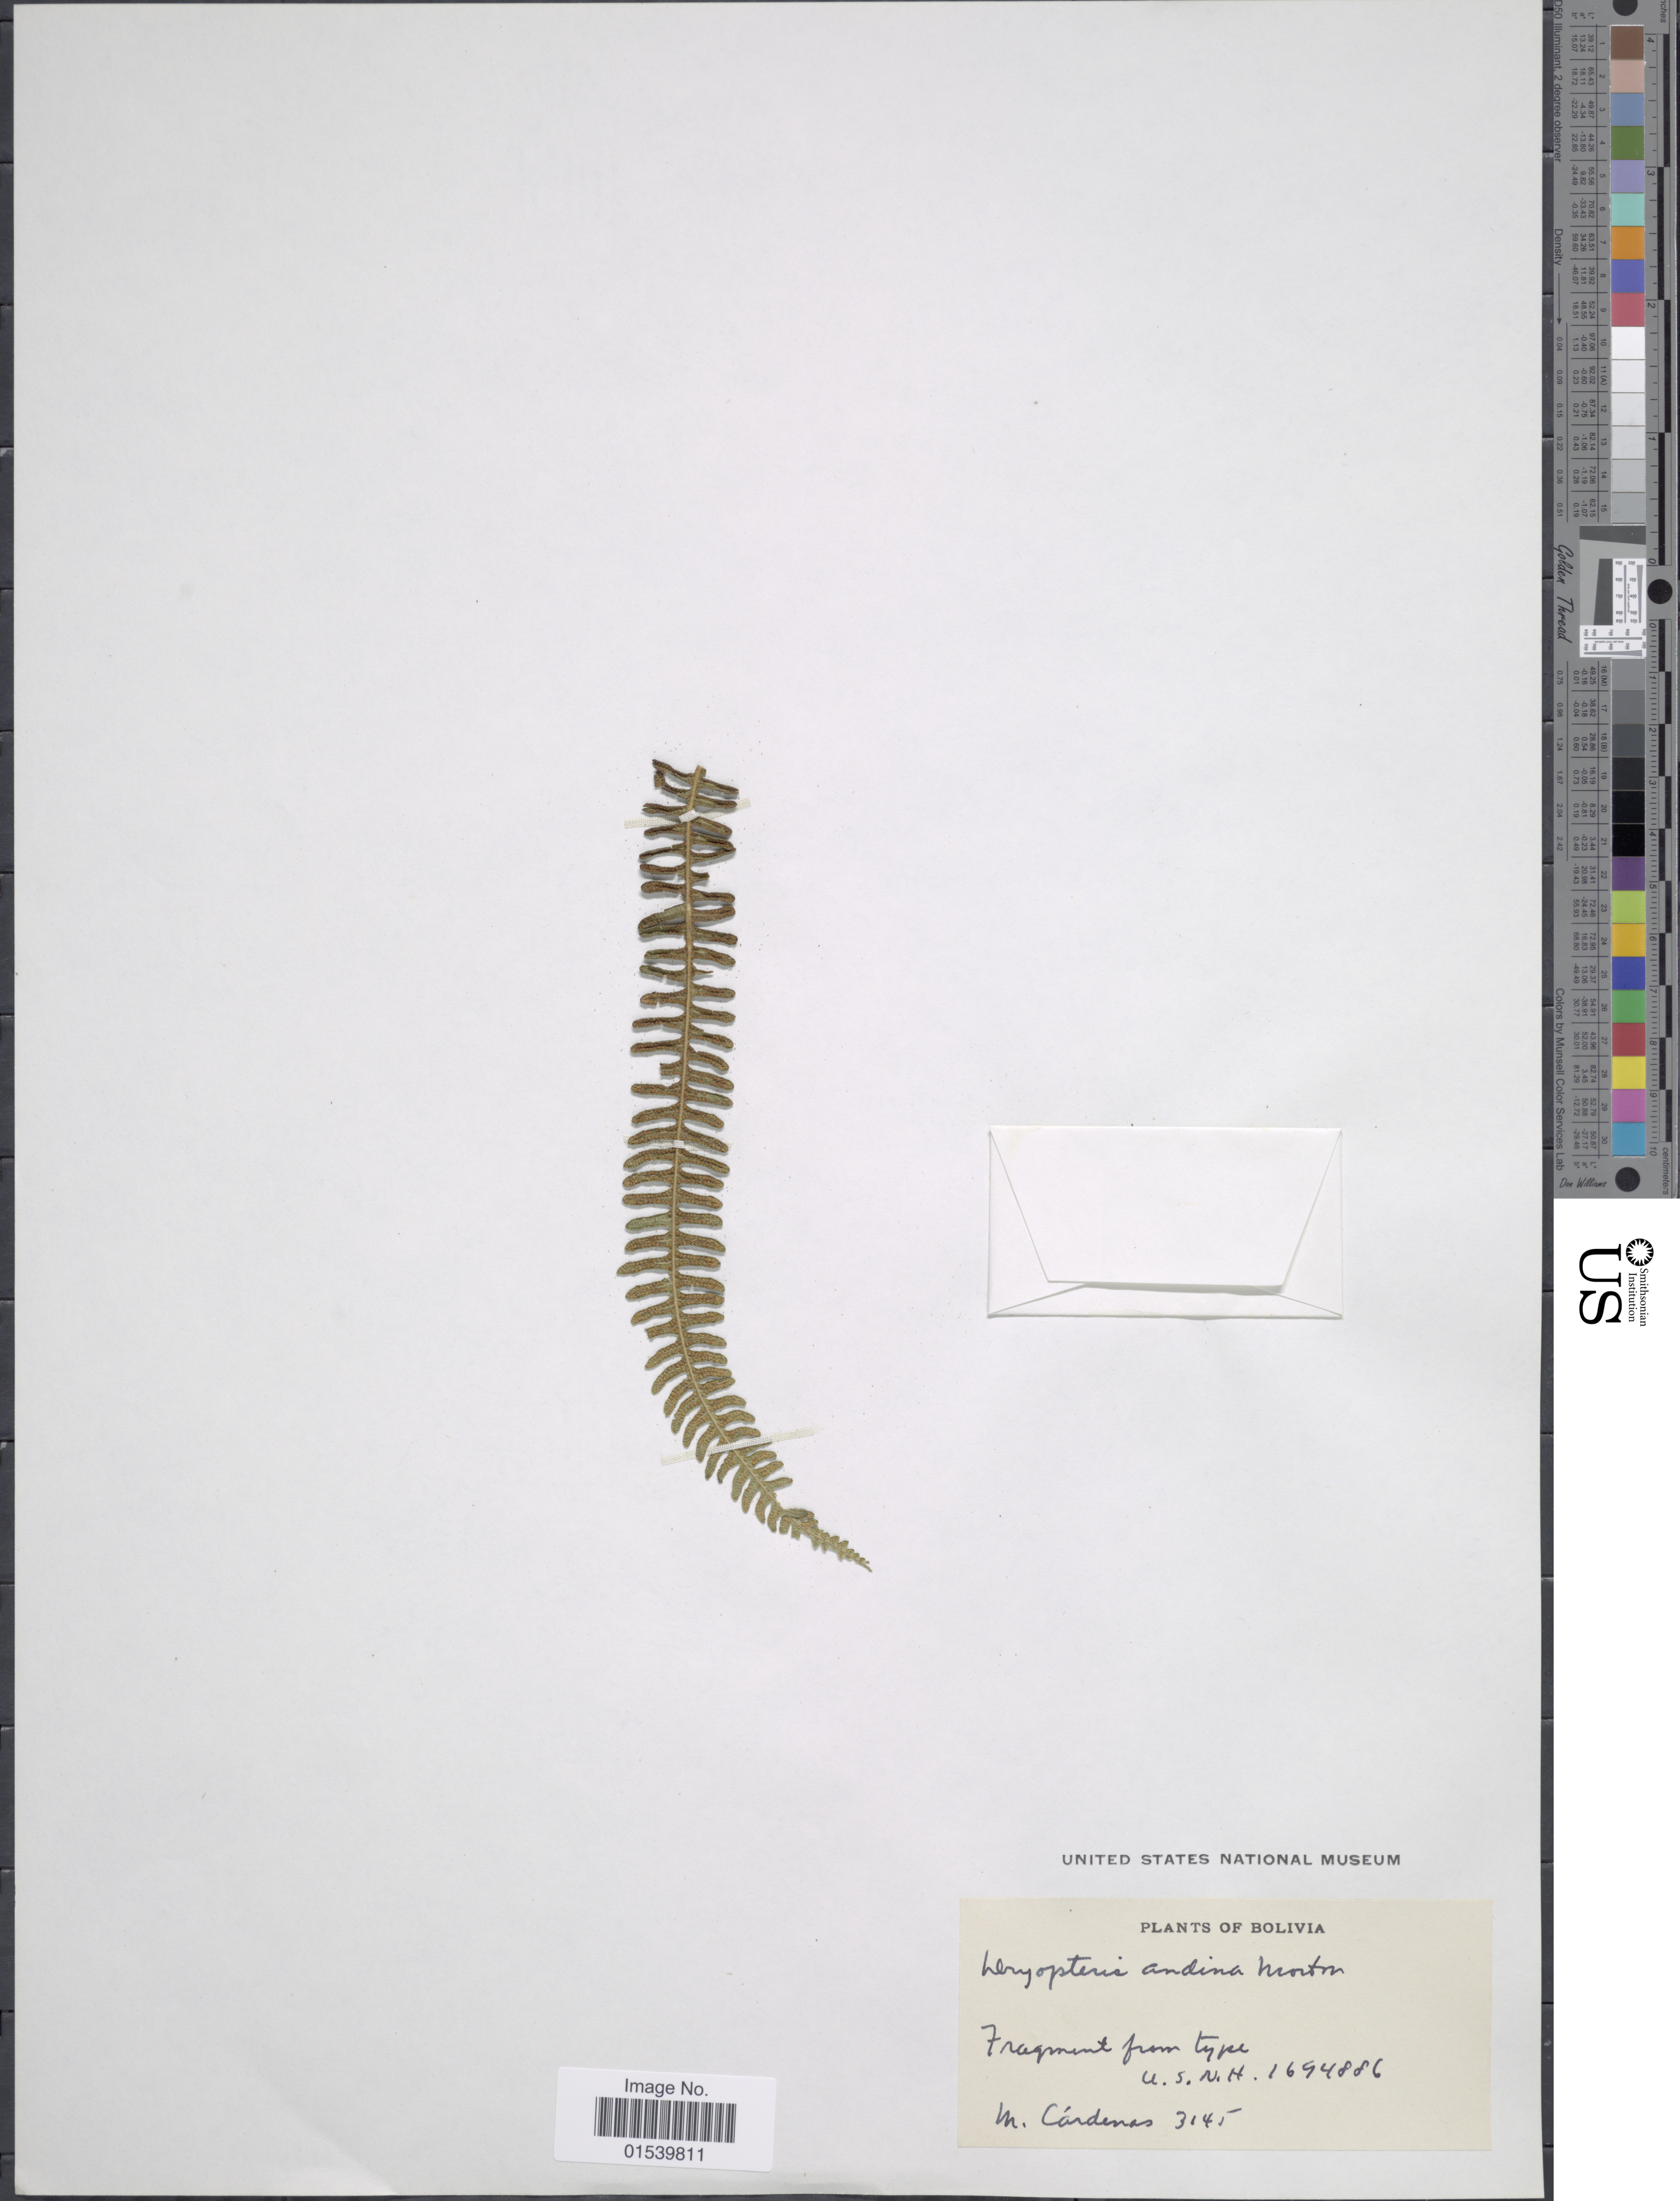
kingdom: Plantae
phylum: Tracheophyta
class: Polypodiopsida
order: Polypodiales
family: Thelypteridaceae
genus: Amauropelta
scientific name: Amauropelta andina (C.V. Morton) comb. nov., ined. 2015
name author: (C.V. Morton)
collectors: M. Cárdenas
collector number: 3145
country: Bolivia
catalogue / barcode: US 1694886